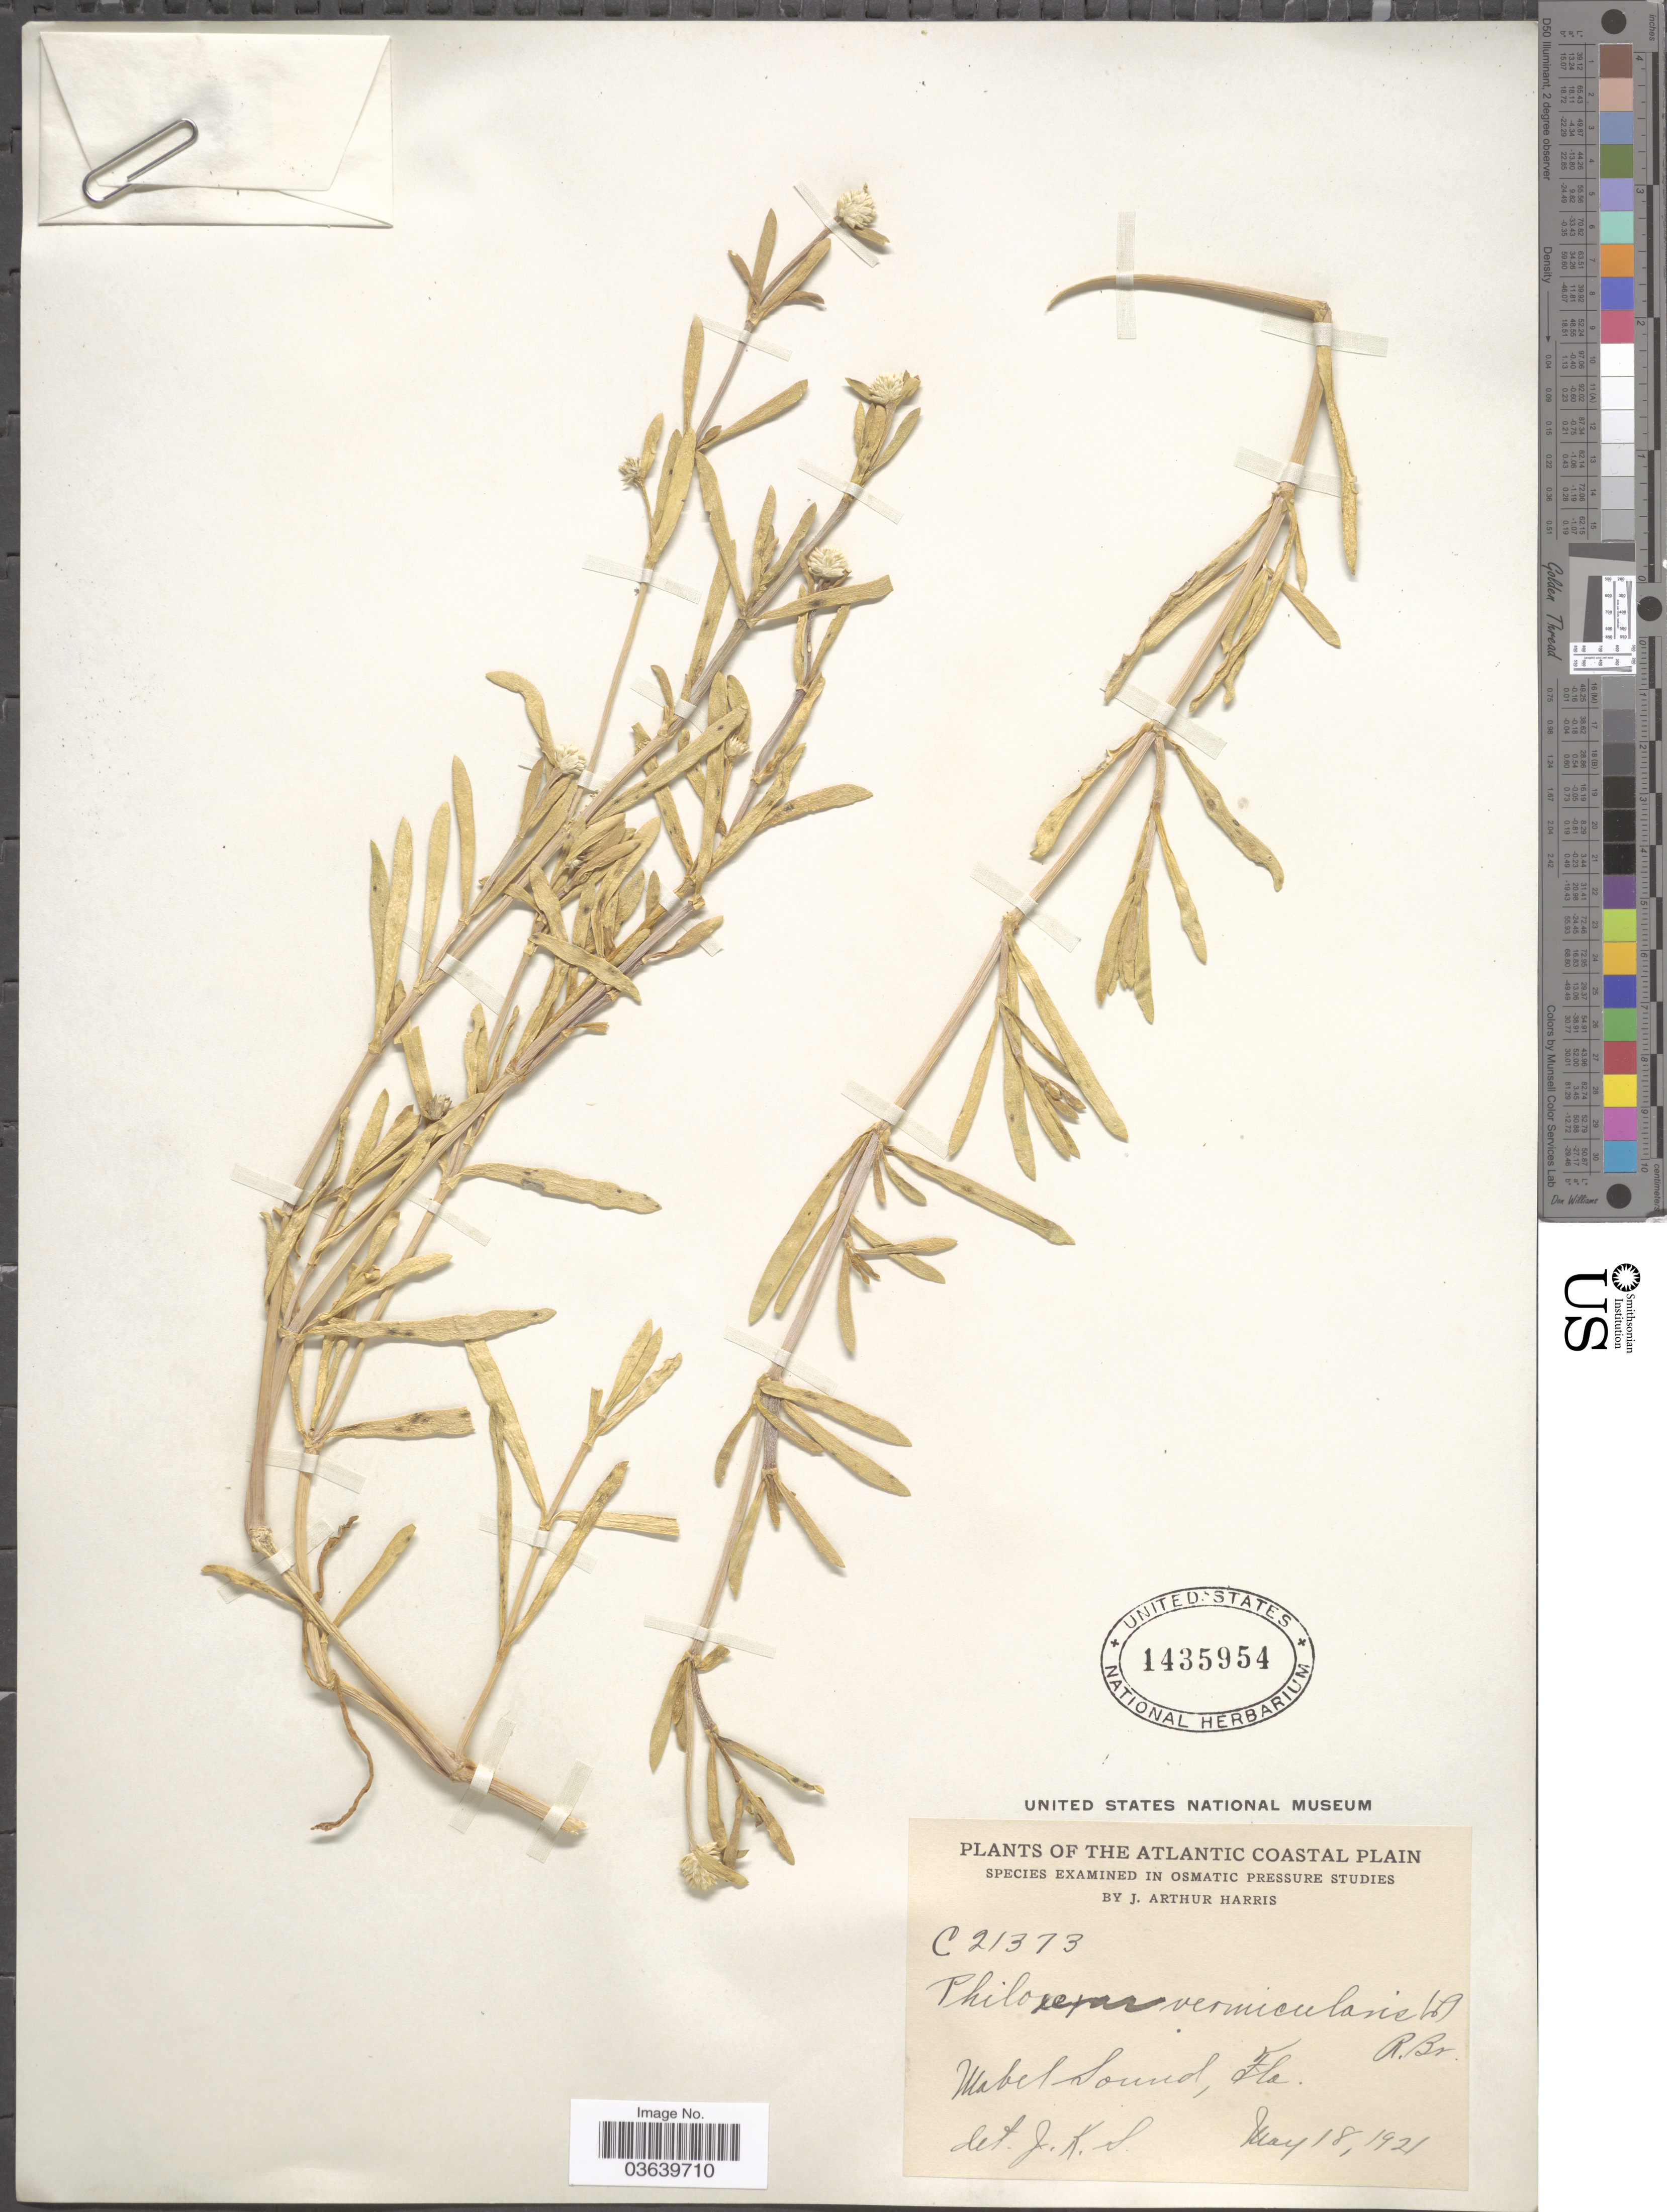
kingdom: Plantae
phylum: Tracheophyta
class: Magnoliopsida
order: Caryophyllales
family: Amaranthaceae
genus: Gomphrena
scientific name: Gomphrena vermicularis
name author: L.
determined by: Strong, Mark T., (BOT), Smithsonian Institution - National Museum of Natural History (UNITED STATES)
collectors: J. A. Harris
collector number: C21373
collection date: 1921-05-18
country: United States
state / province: Florida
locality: The Atlantic Coastal Plain, Mabel Sound.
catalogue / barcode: US 1435954